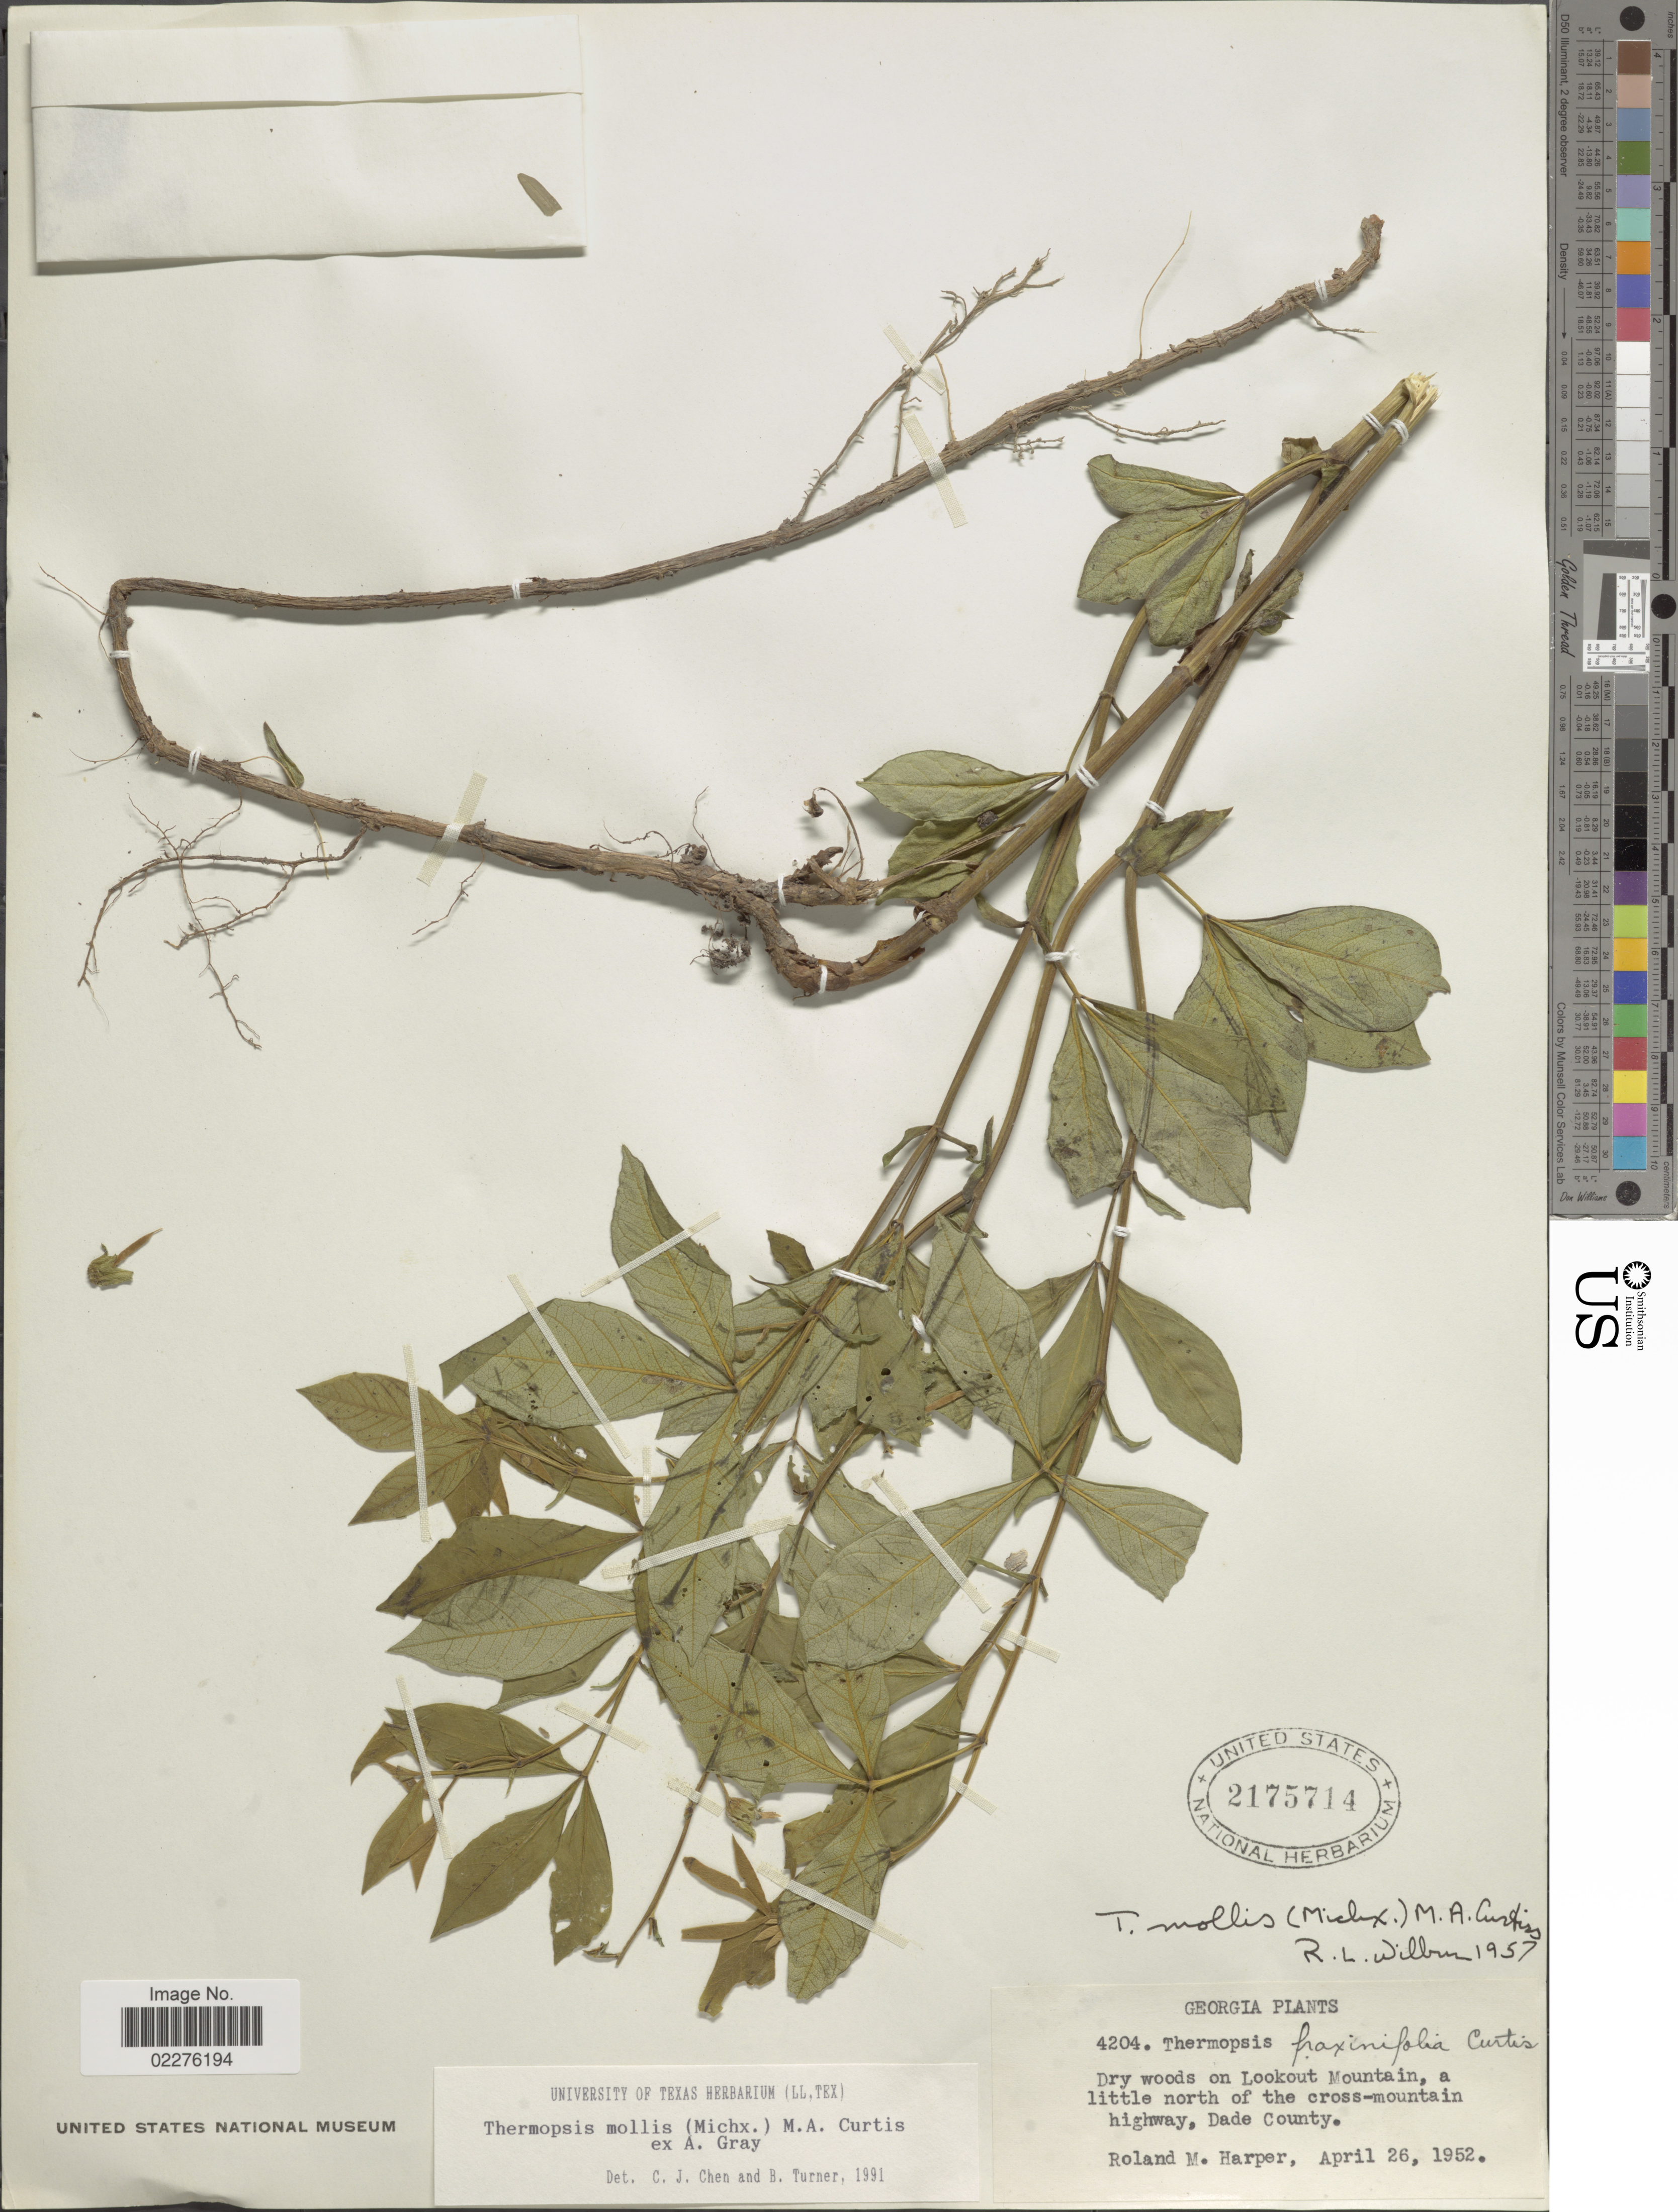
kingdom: Plantae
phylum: Tracheophyta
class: Magnoliopsida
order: Fabales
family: Fabaceae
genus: Thermopsis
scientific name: Thermopsis mollis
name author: (Michx.) M.A. Curtis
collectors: R. M. Harper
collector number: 4204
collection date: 1952-04-26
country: United States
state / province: Georgia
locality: Dry woods on Lookout Mountain, a little north of the cross-mountain highway, Dade County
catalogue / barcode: US 2175714